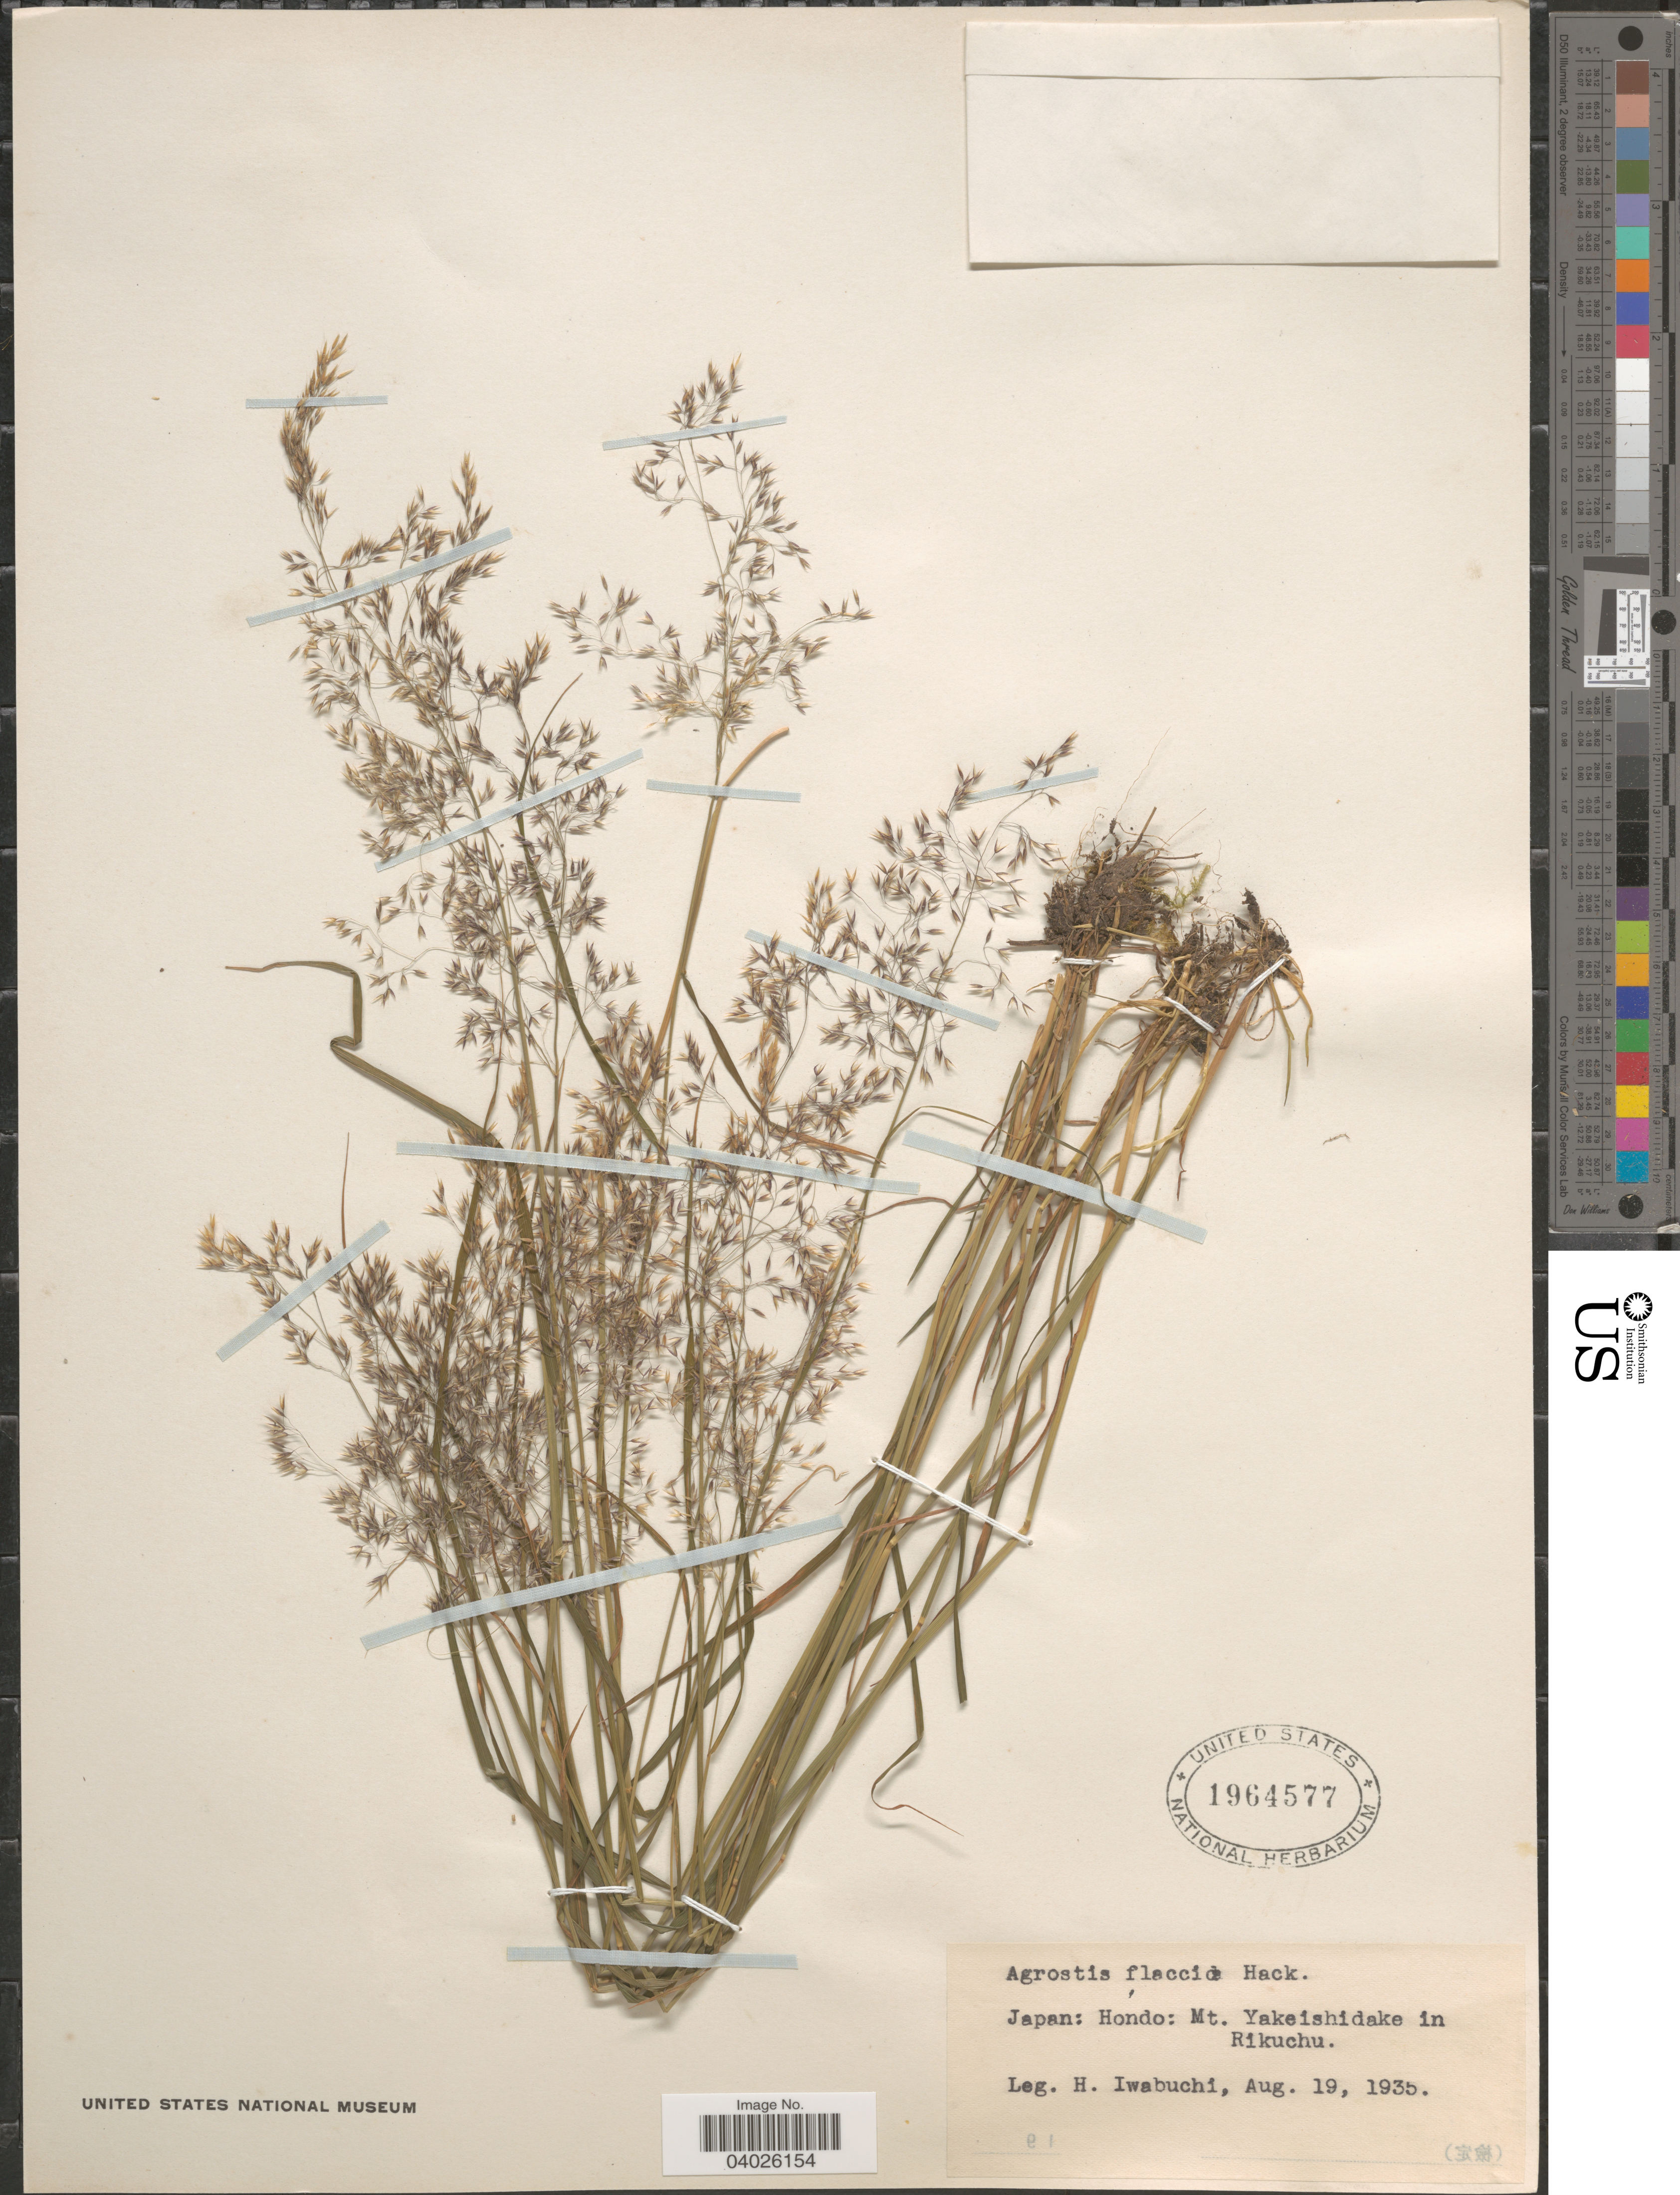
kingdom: Plantae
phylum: Tracheophyta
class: Liliopsida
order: Poales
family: Poaceae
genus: Agrostis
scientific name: Agrostis flaccida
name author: Hack.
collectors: H. Iwabuchi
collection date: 1935-08-19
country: Japan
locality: Hondo: Mt. Yakeishidake in Rikuchu.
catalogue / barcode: US 1964577